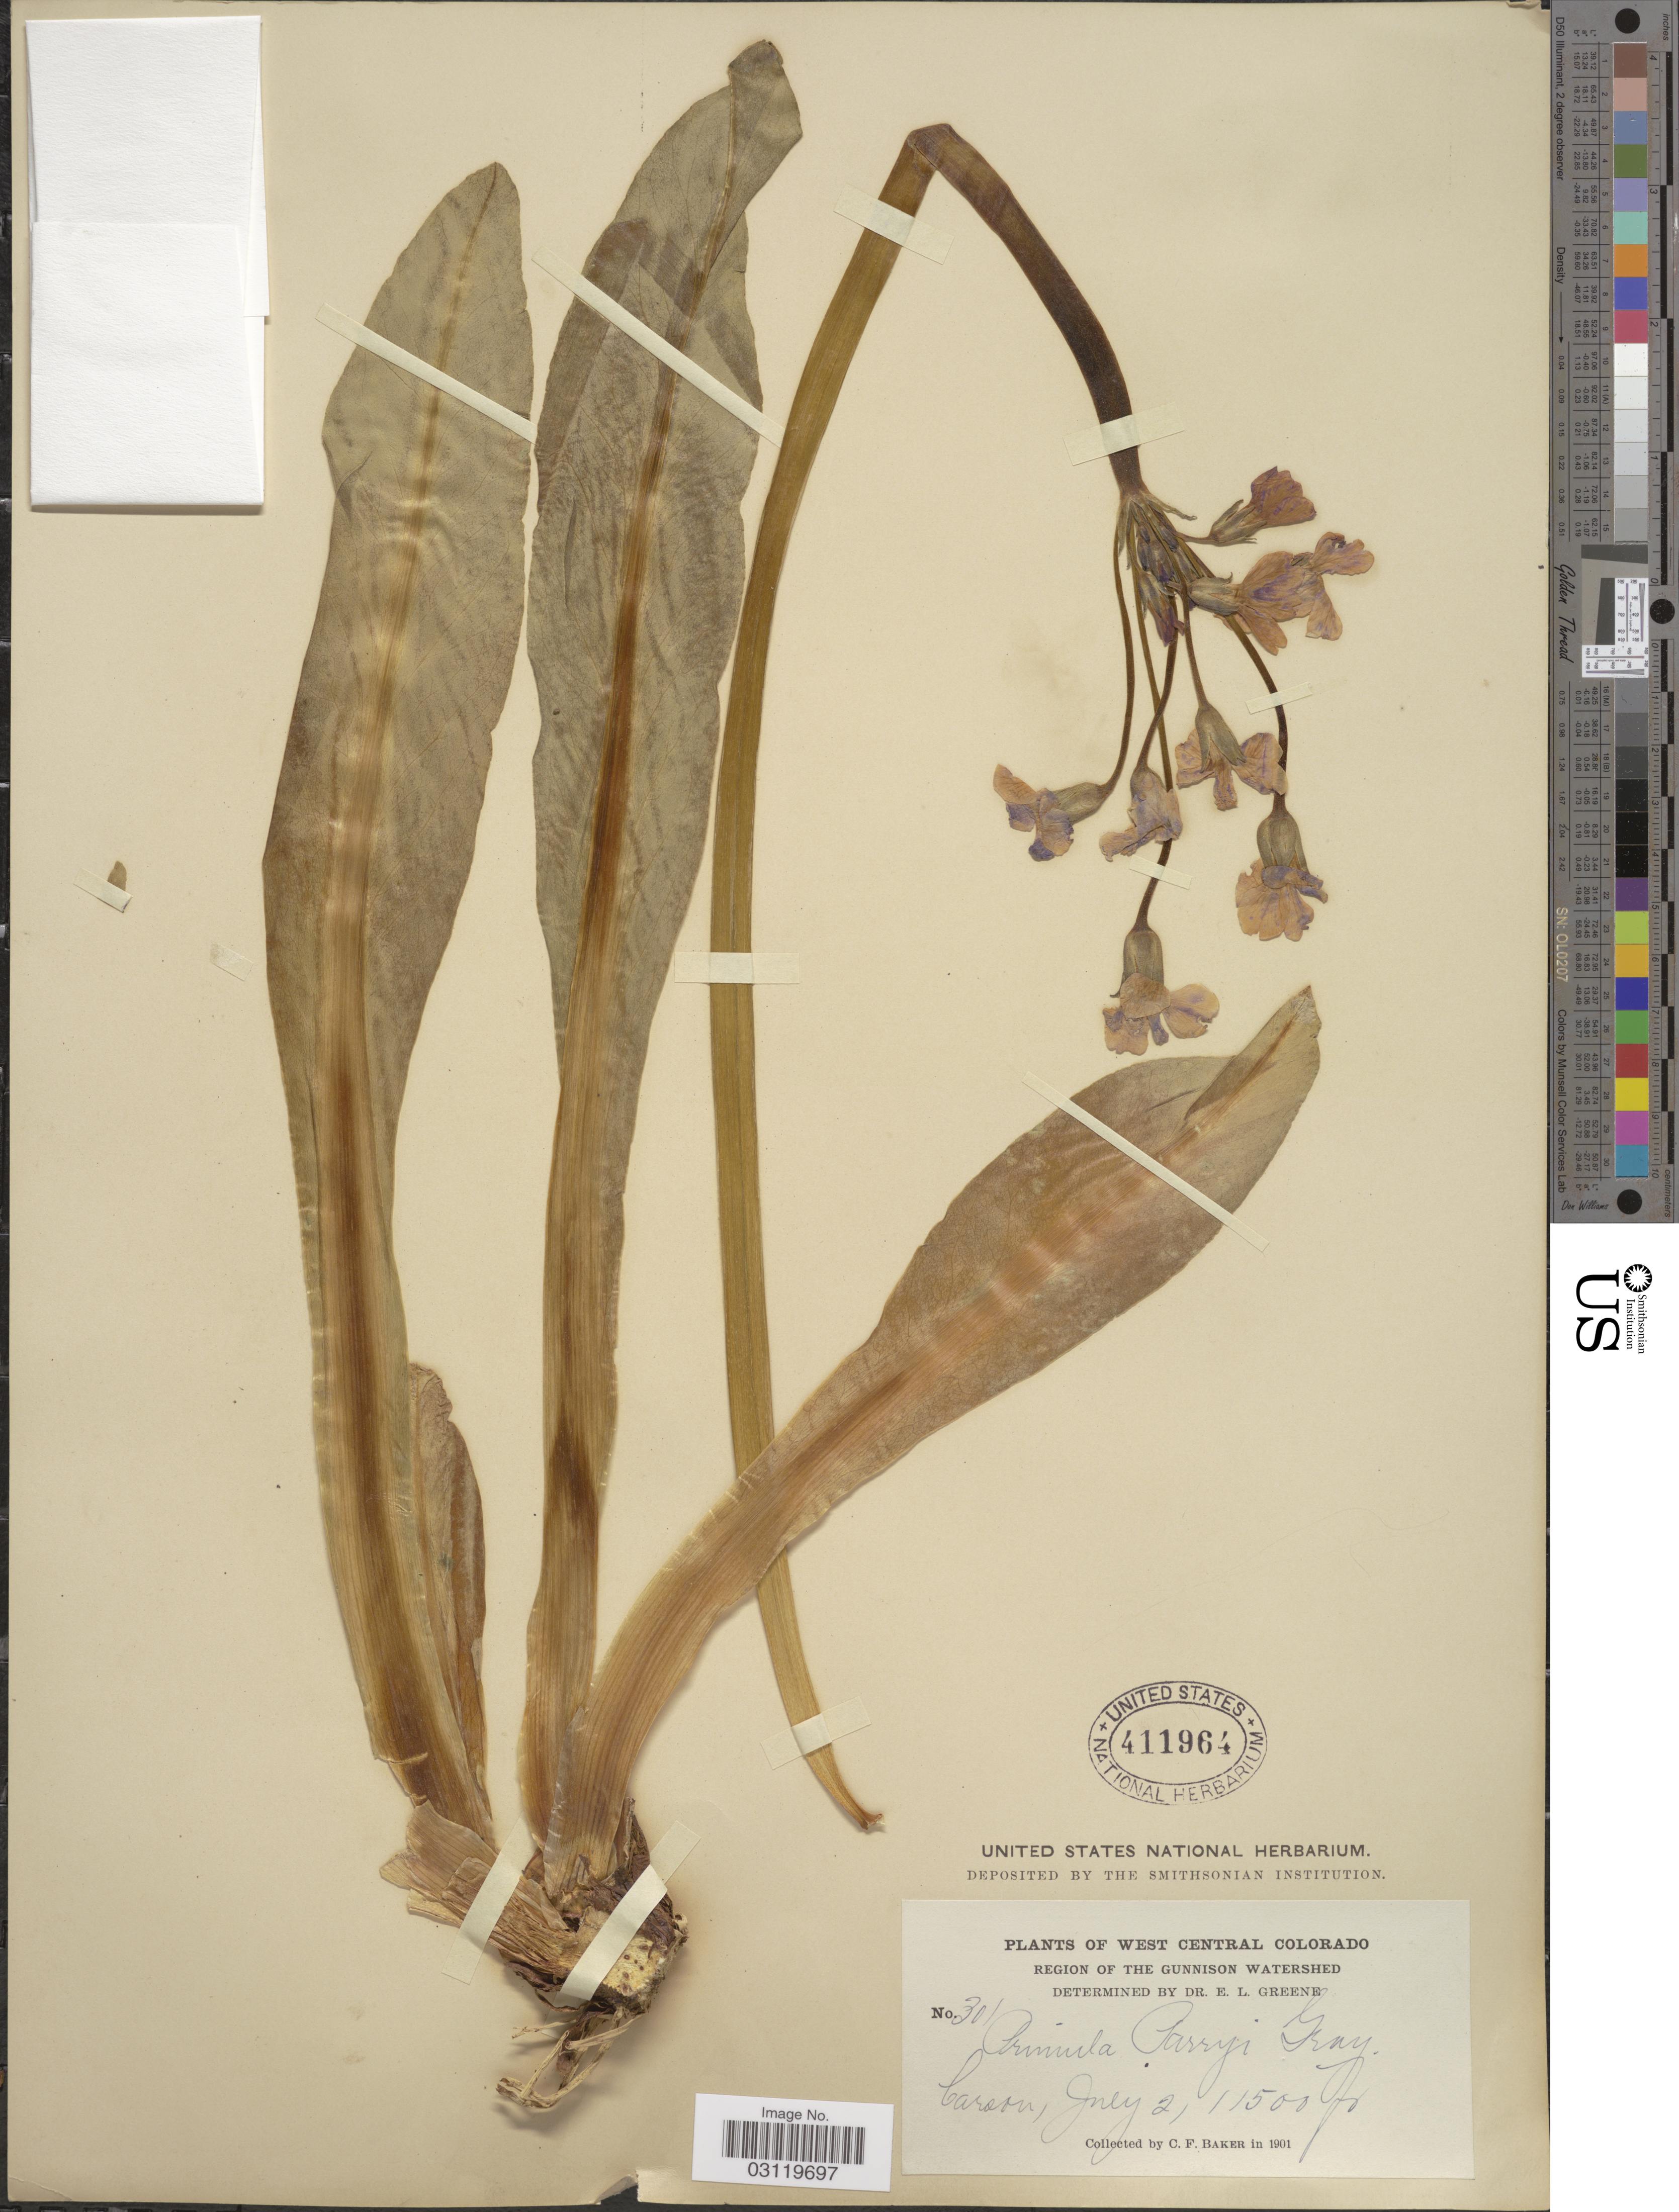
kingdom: Plantae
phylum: Tracheophyta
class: Magnoliopsida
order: Ericales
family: Primulaceae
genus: Primula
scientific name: Primula parryi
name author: A. Gray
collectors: C. F. Baker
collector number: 301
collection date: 1901-07-02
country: United States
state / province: Colorado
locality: West Central Colorado, Region of the Gunnison Watershed, Carson.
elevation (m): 3505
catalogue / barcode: US 411964